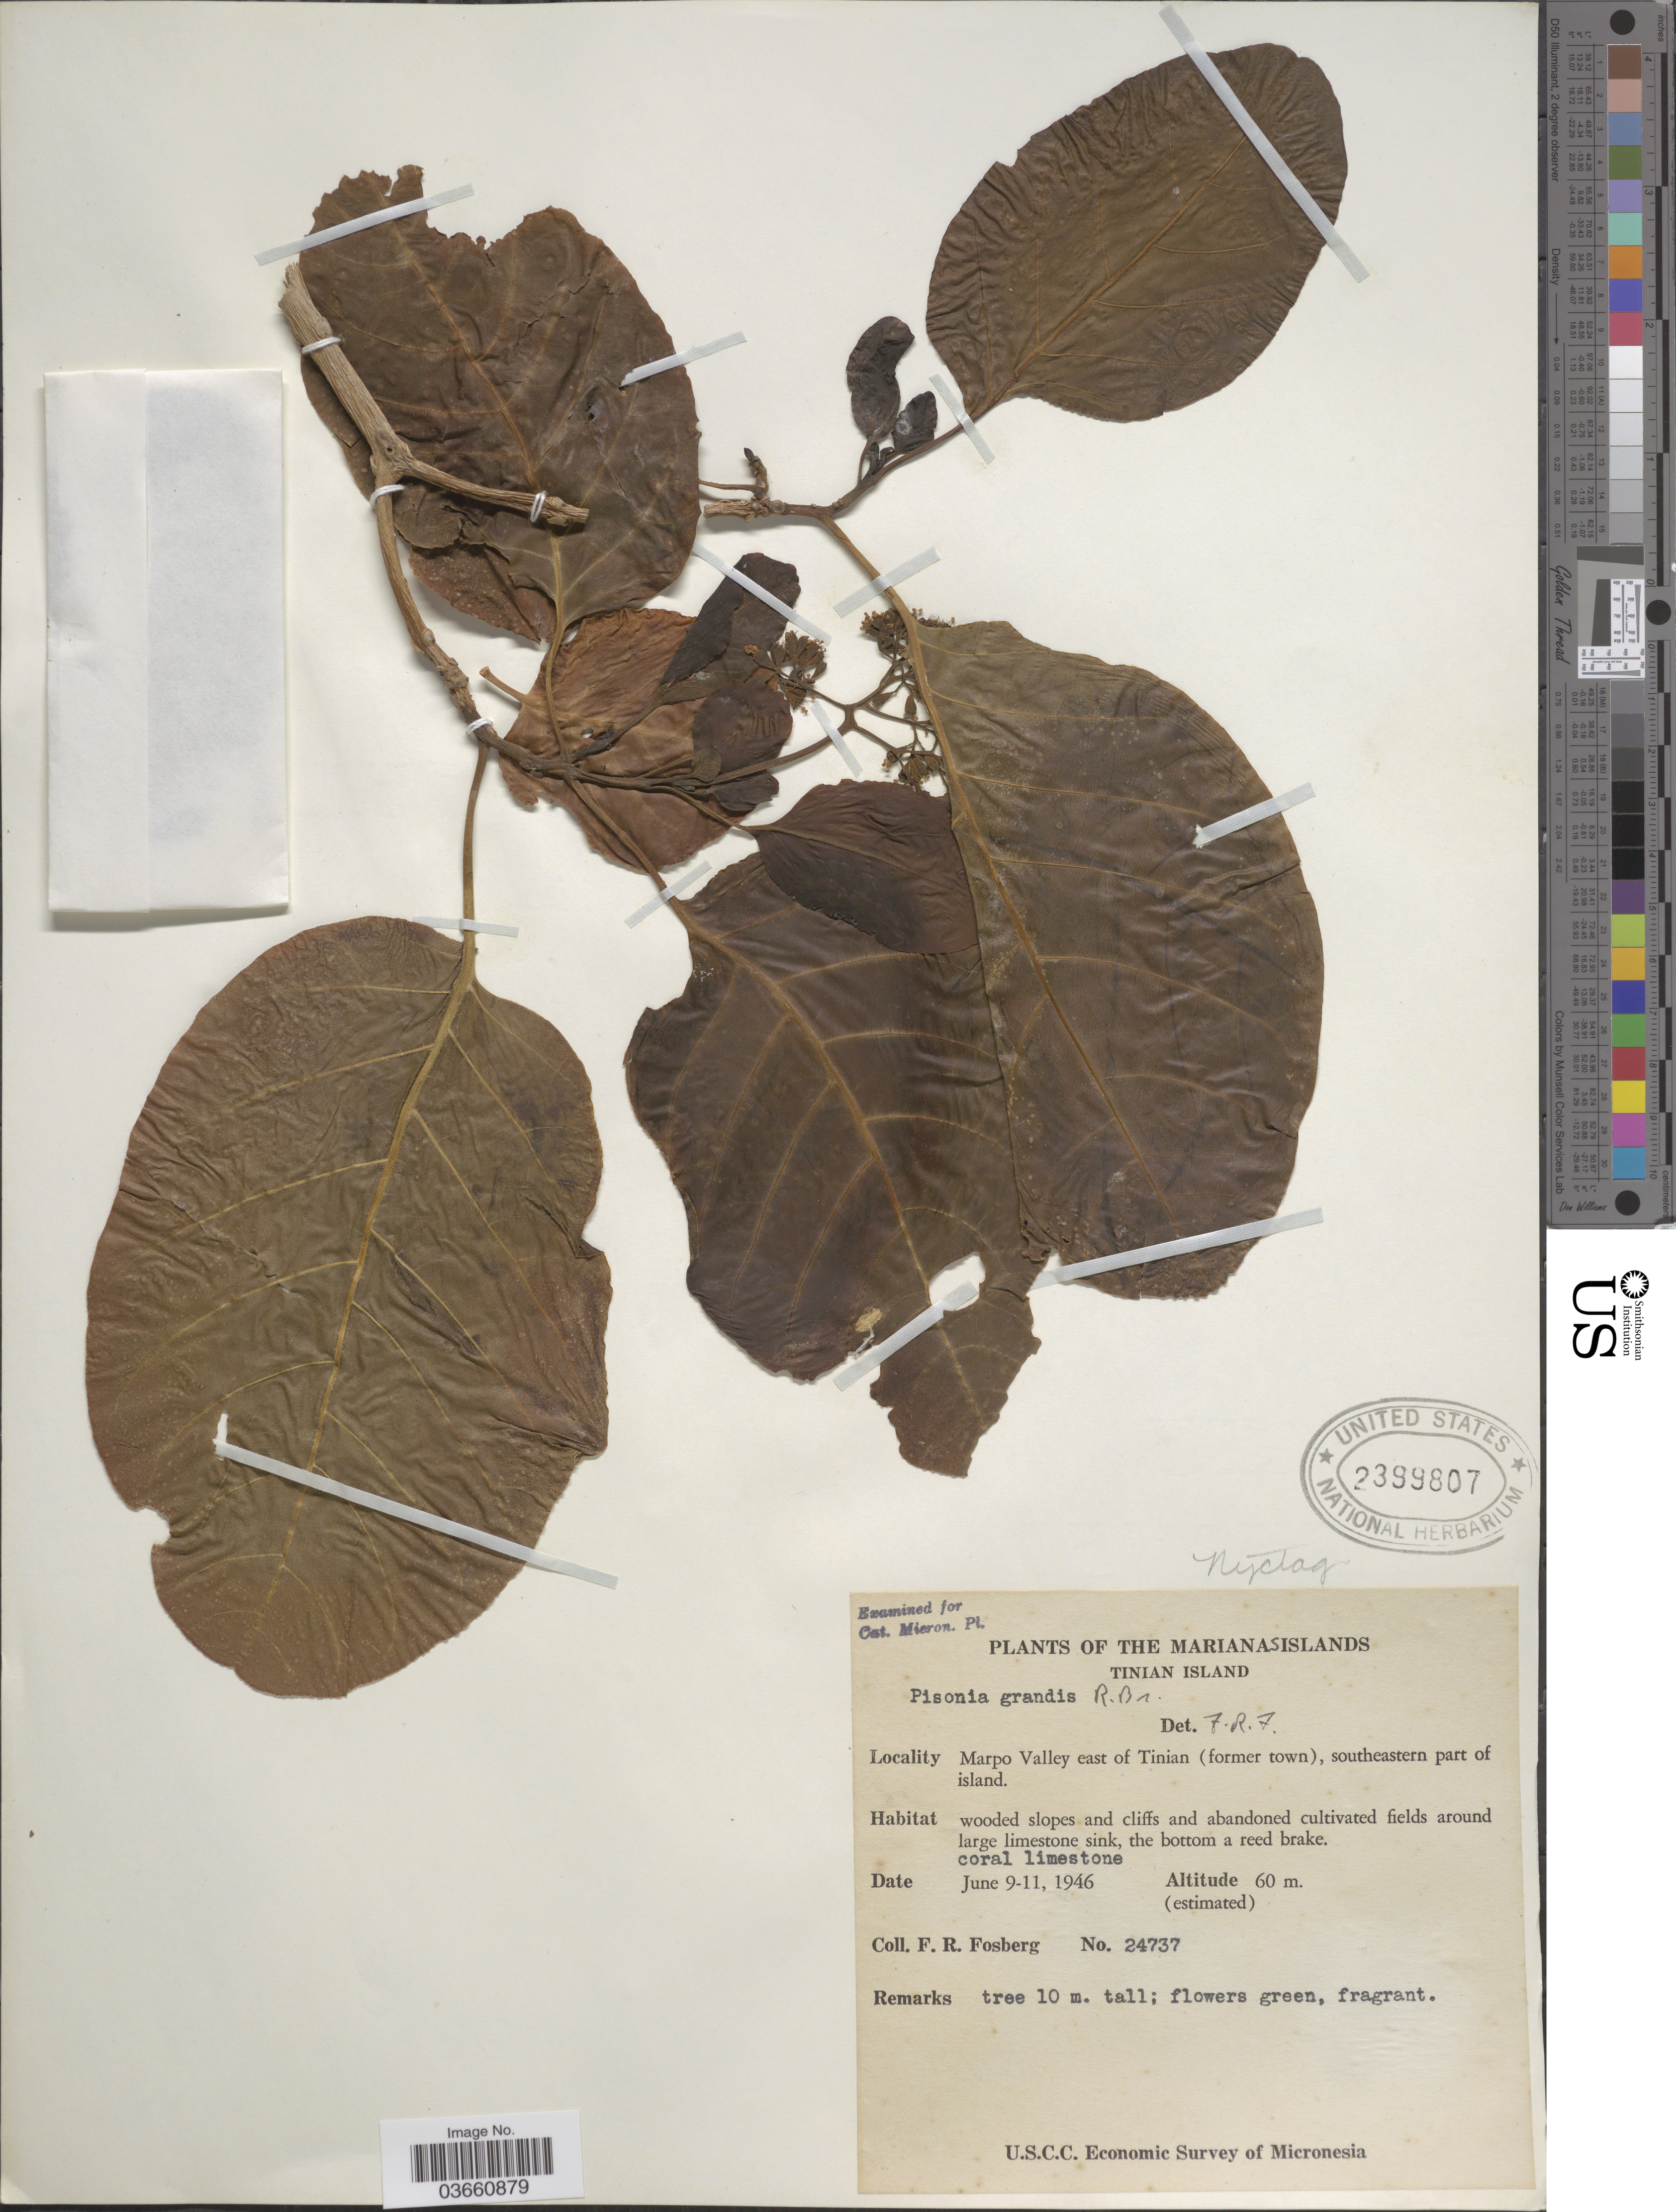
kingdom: Plantae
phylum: Tracheophyta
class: Magnoliopsida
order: Caryophyllales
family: Nyctaginaceae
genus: Pisonia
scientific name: Pisonia grandis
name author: R. Br.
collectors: F. R. Fosberg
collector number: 24737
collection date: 1946-06-09/1946-06-11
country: Northern Mariana Islands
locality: Marianas Islands. Tinian Island. Marpo Valley east of Tinian (former town), southeastern part of island.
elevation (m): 60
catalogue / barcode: US 2399807